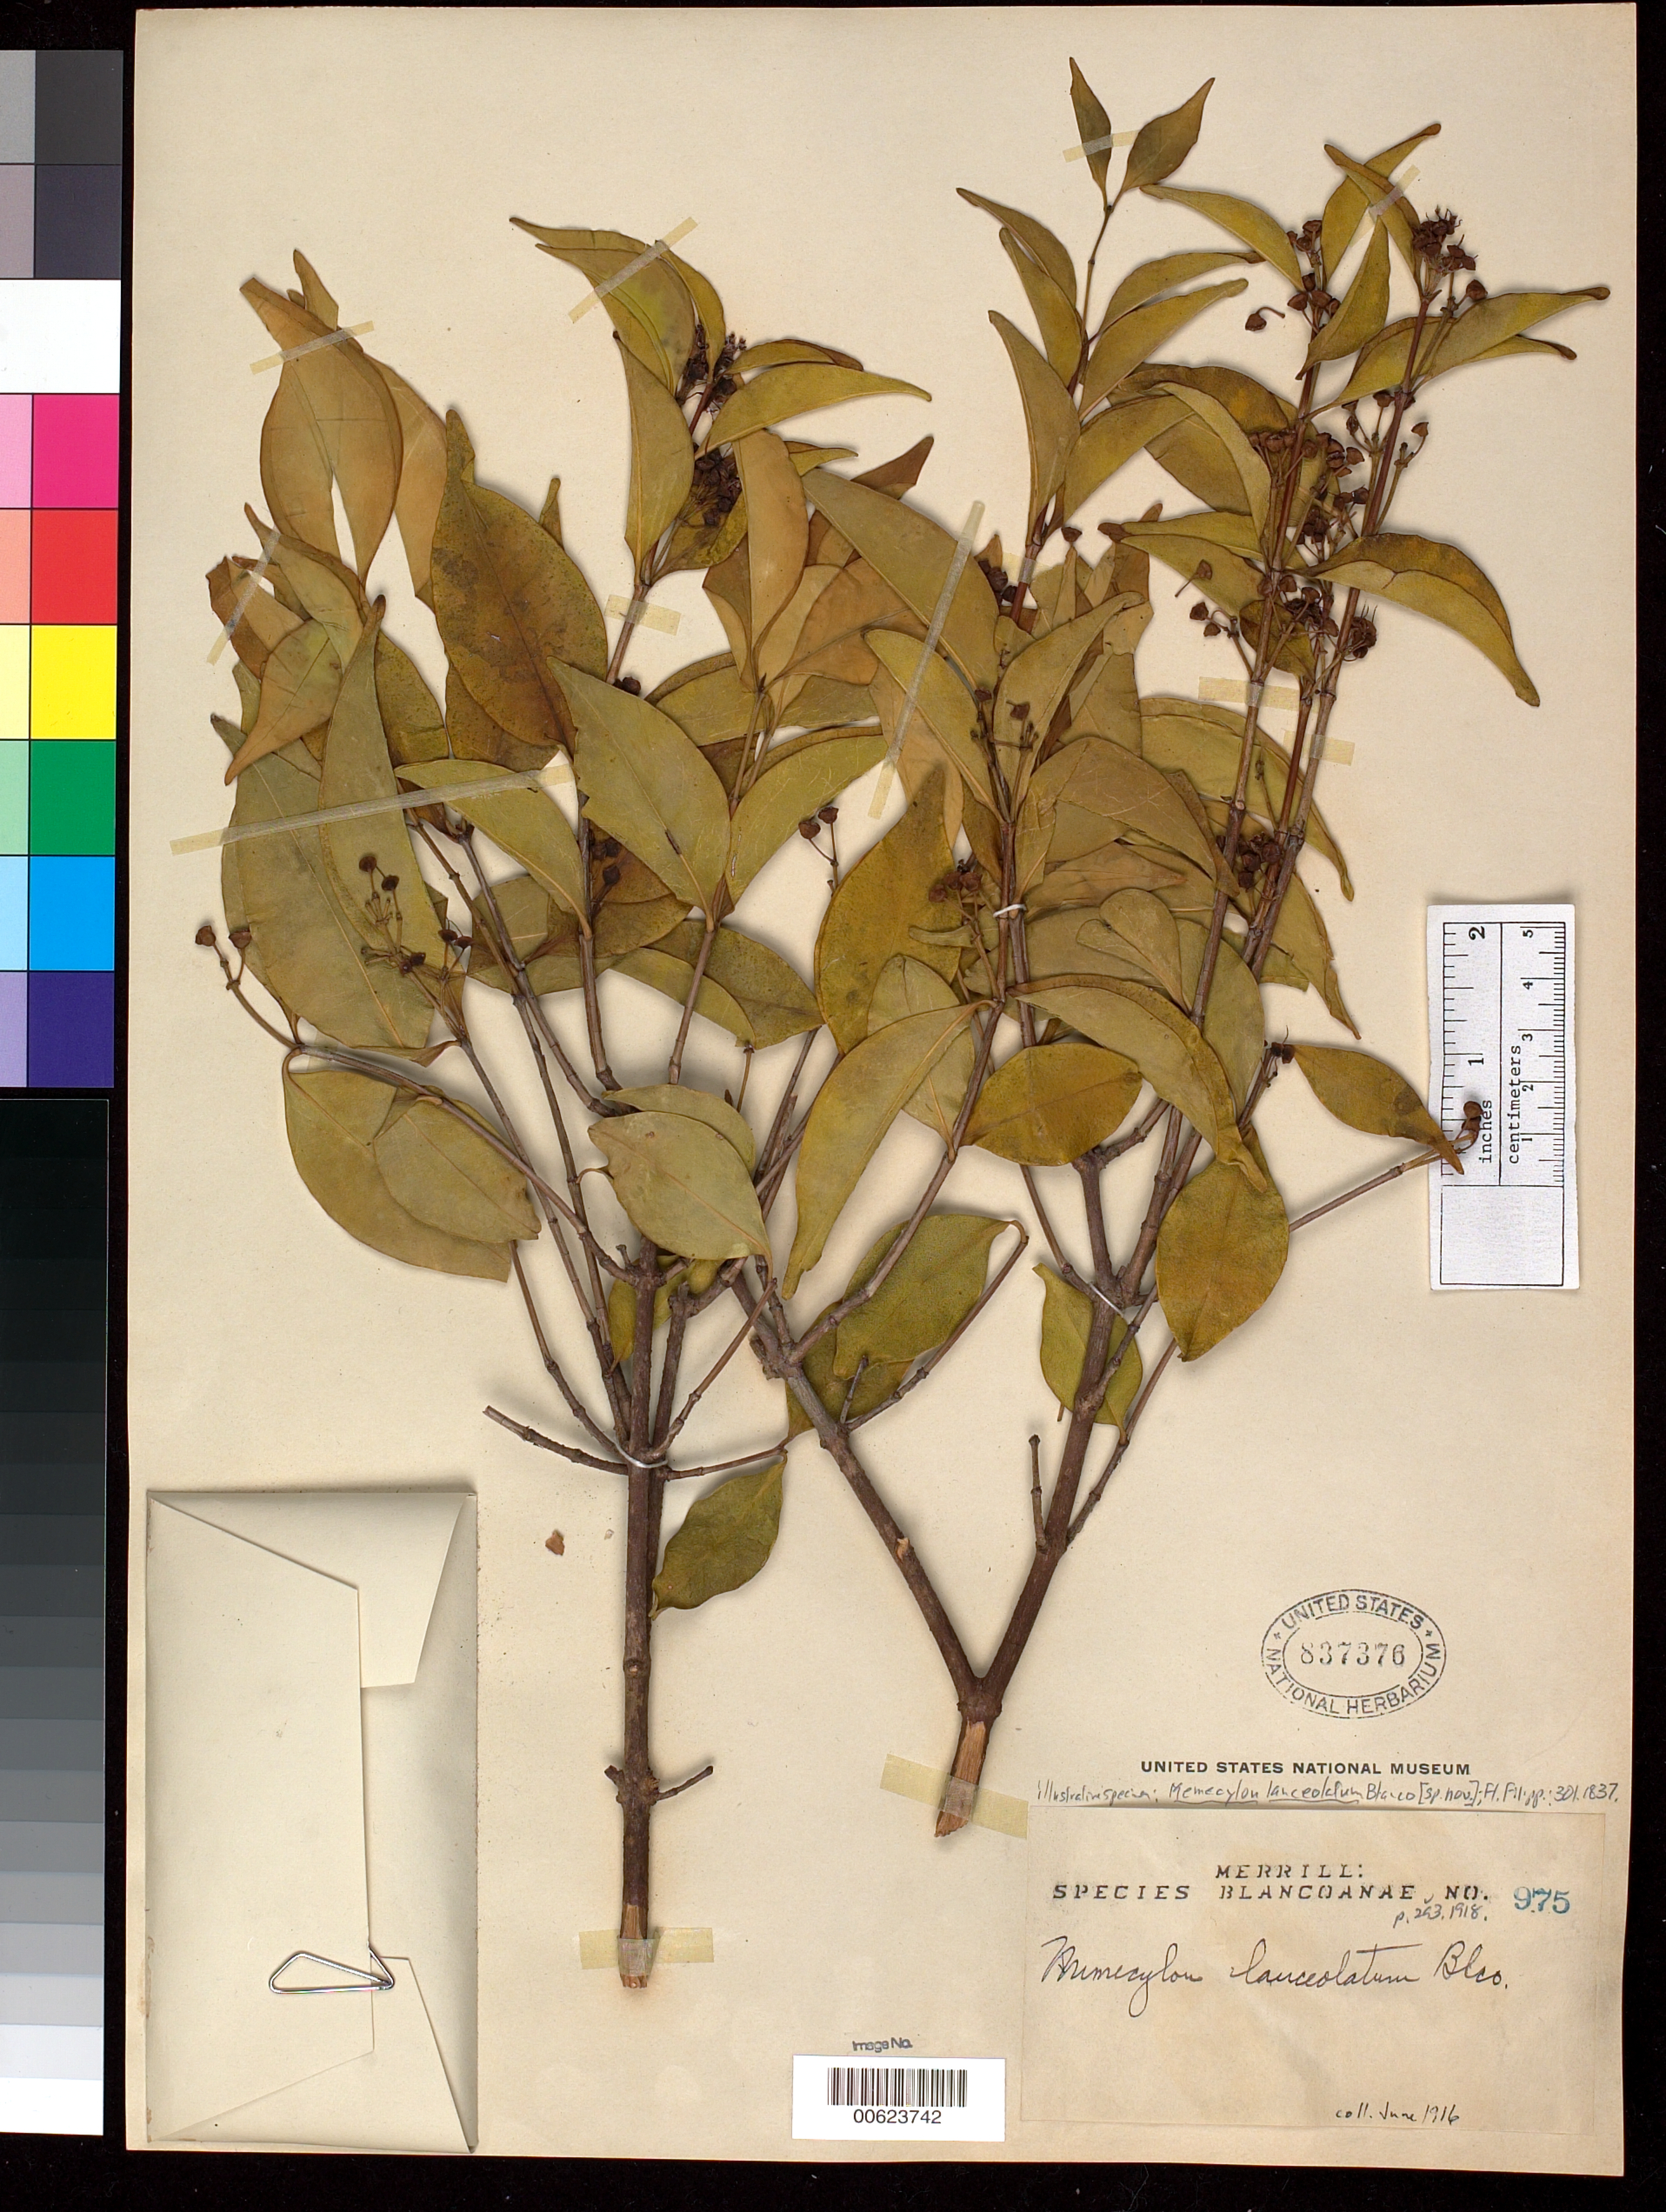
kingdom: Plantae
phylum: Tracheophyta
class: Magnoliopsida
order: Myrtales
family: Melastomataceae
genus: Memecylon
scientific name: Memecylon lanceolatum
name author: Blanco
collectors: E. D. Merrill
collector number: Sp. Blancoan. 0975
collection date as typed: Jun 1916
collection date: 1916-06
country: Philippines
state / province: Calabarzon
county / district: Rizal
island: Luzon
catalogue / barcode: US 837376